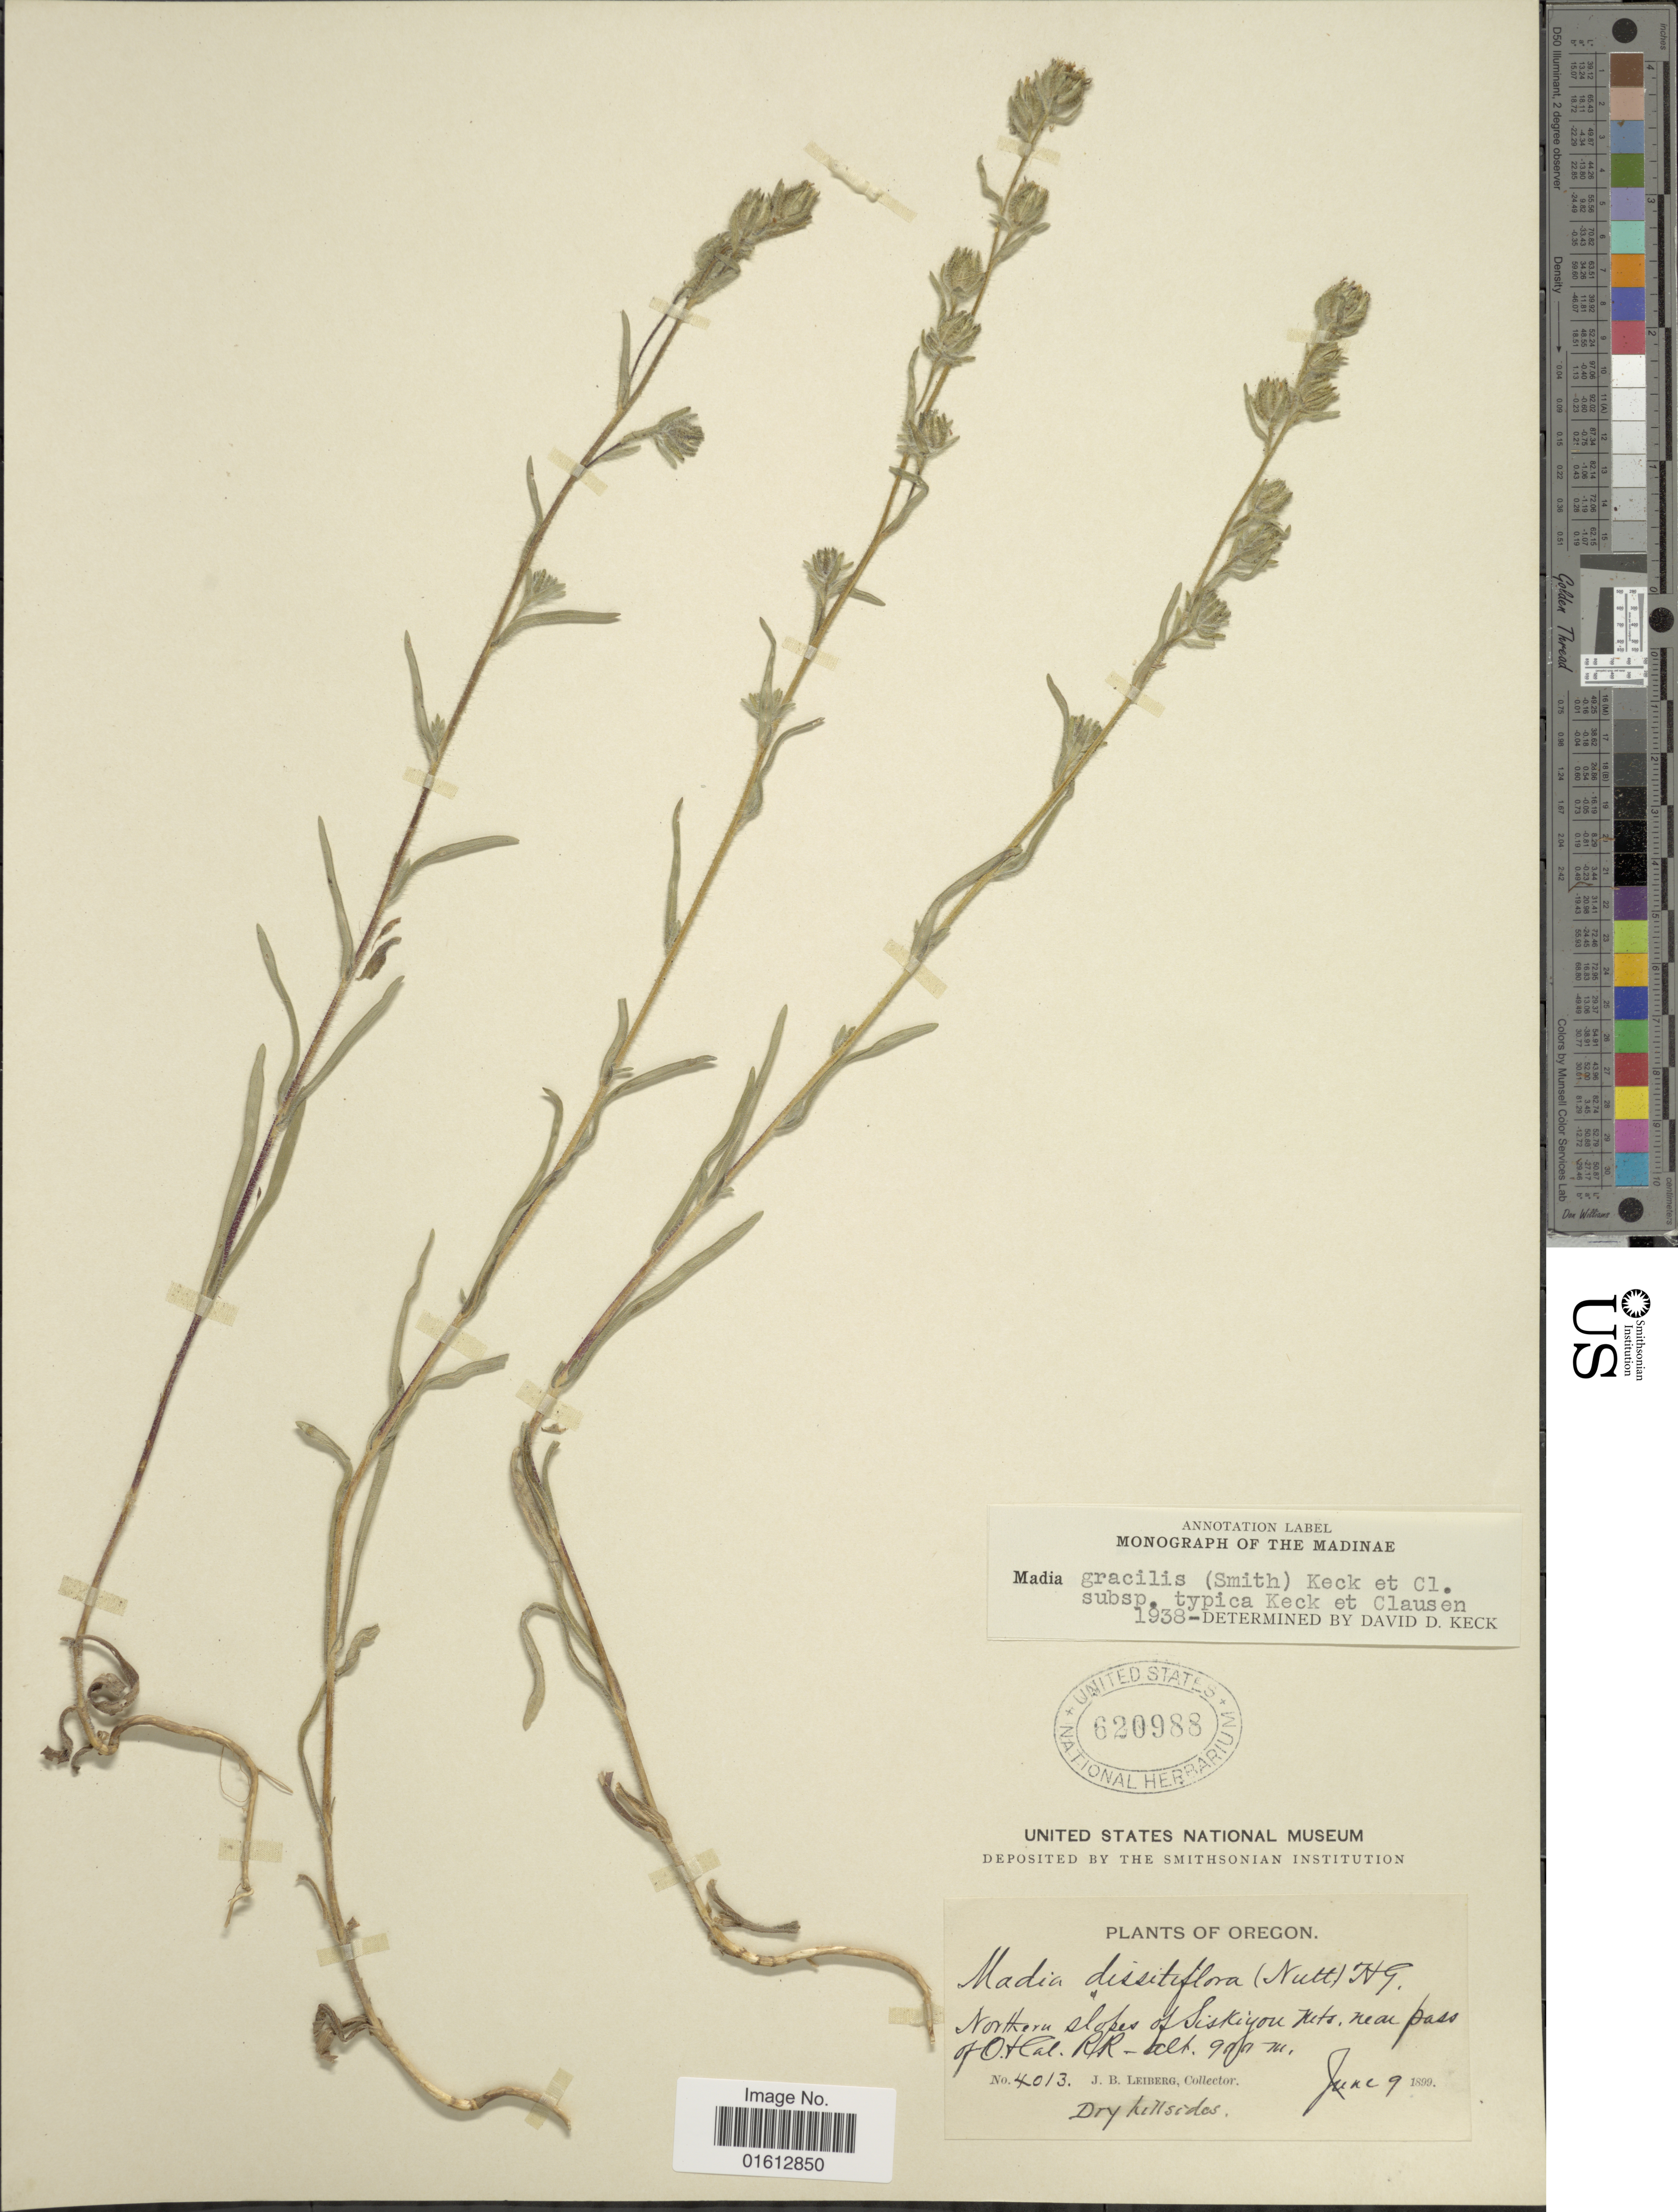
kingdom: Plantae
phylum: Tracheophyta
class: Magnoliopsida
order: Asterales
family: Asteraceae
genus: Madia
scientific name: Madia gracilis subsp. gracilis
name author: (Sm.) D.D. Keck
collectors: J. B. Leiberg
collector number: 4013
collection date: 1899-06-09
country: United States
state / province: Oregon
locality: Oregon, Northern slopes of Siskiyou Mts. Near pass of O.Hall. RR.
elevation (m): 900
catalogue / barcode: US 620988